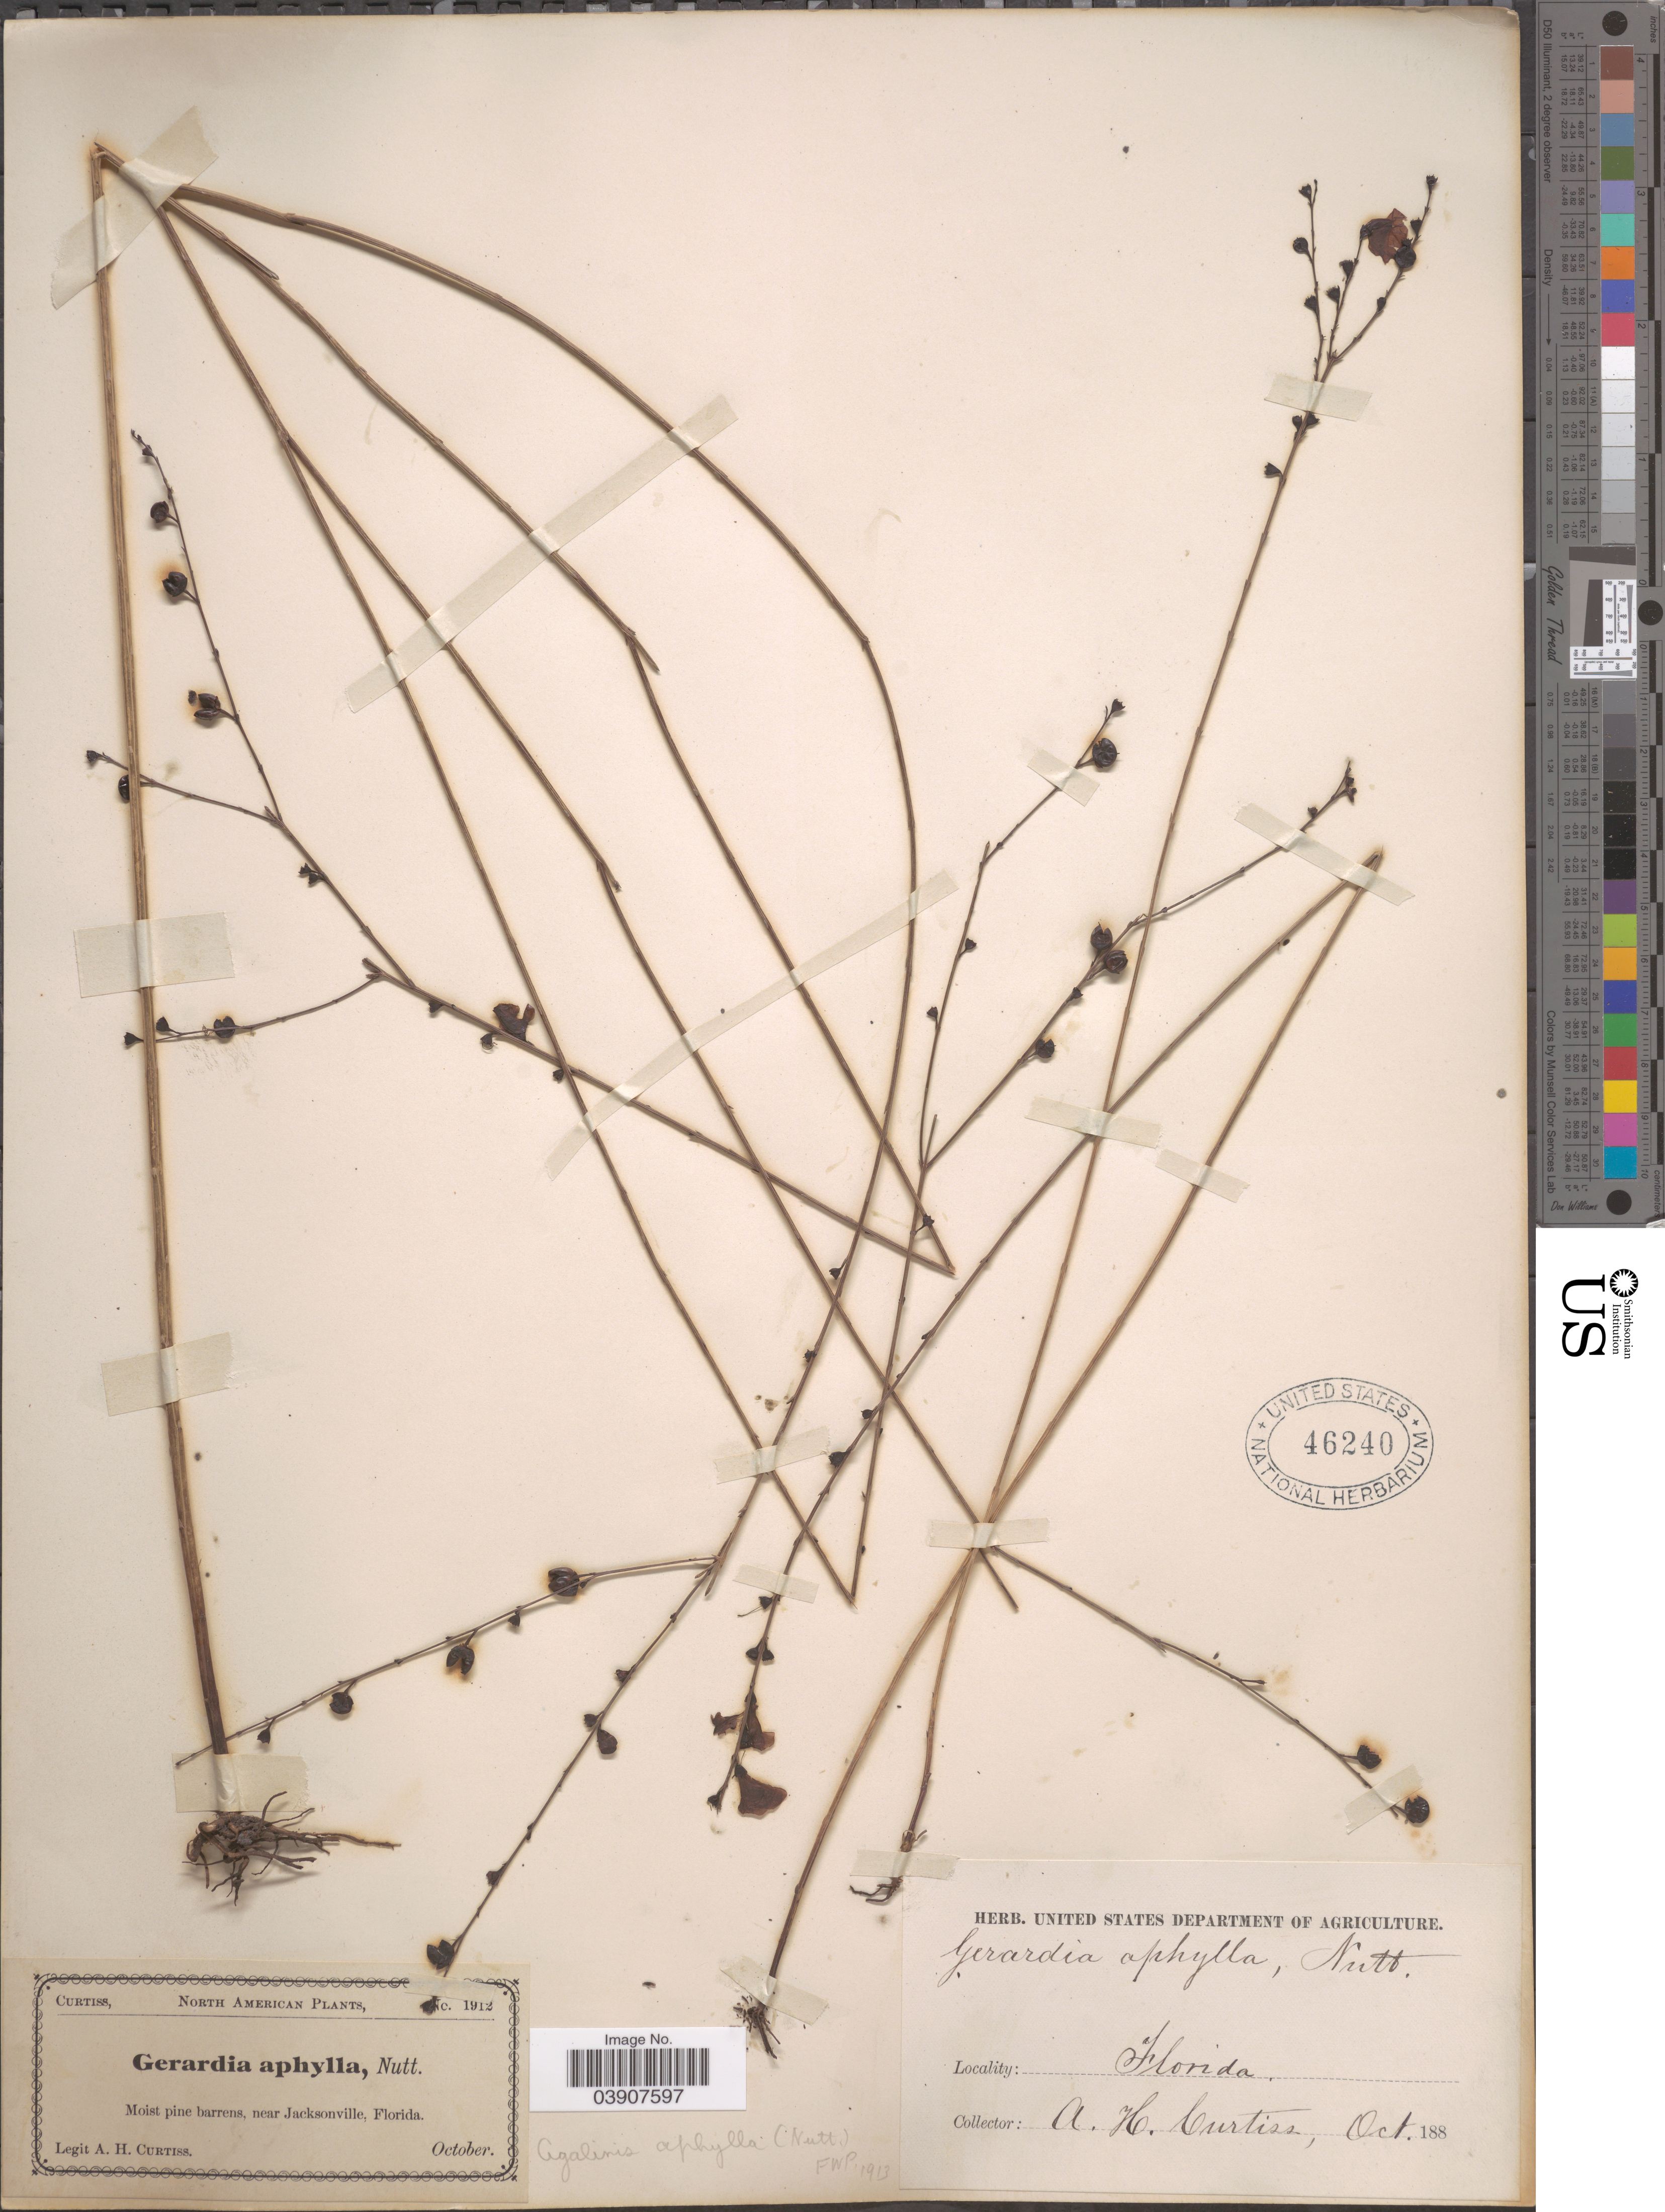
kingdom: Plantae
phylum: Tracheophyta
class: Magnoliopsida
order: Lamiales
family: Orobanchaceae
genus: Agalinis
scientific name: Agalinis aphylla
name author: (Nutt.) Raf.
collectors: A. H. Curtiss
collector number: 1912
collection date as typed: Oct. 188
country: United States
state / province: Florida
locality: Moist pine barrens, near Jacksonville.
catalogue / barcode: US 46240